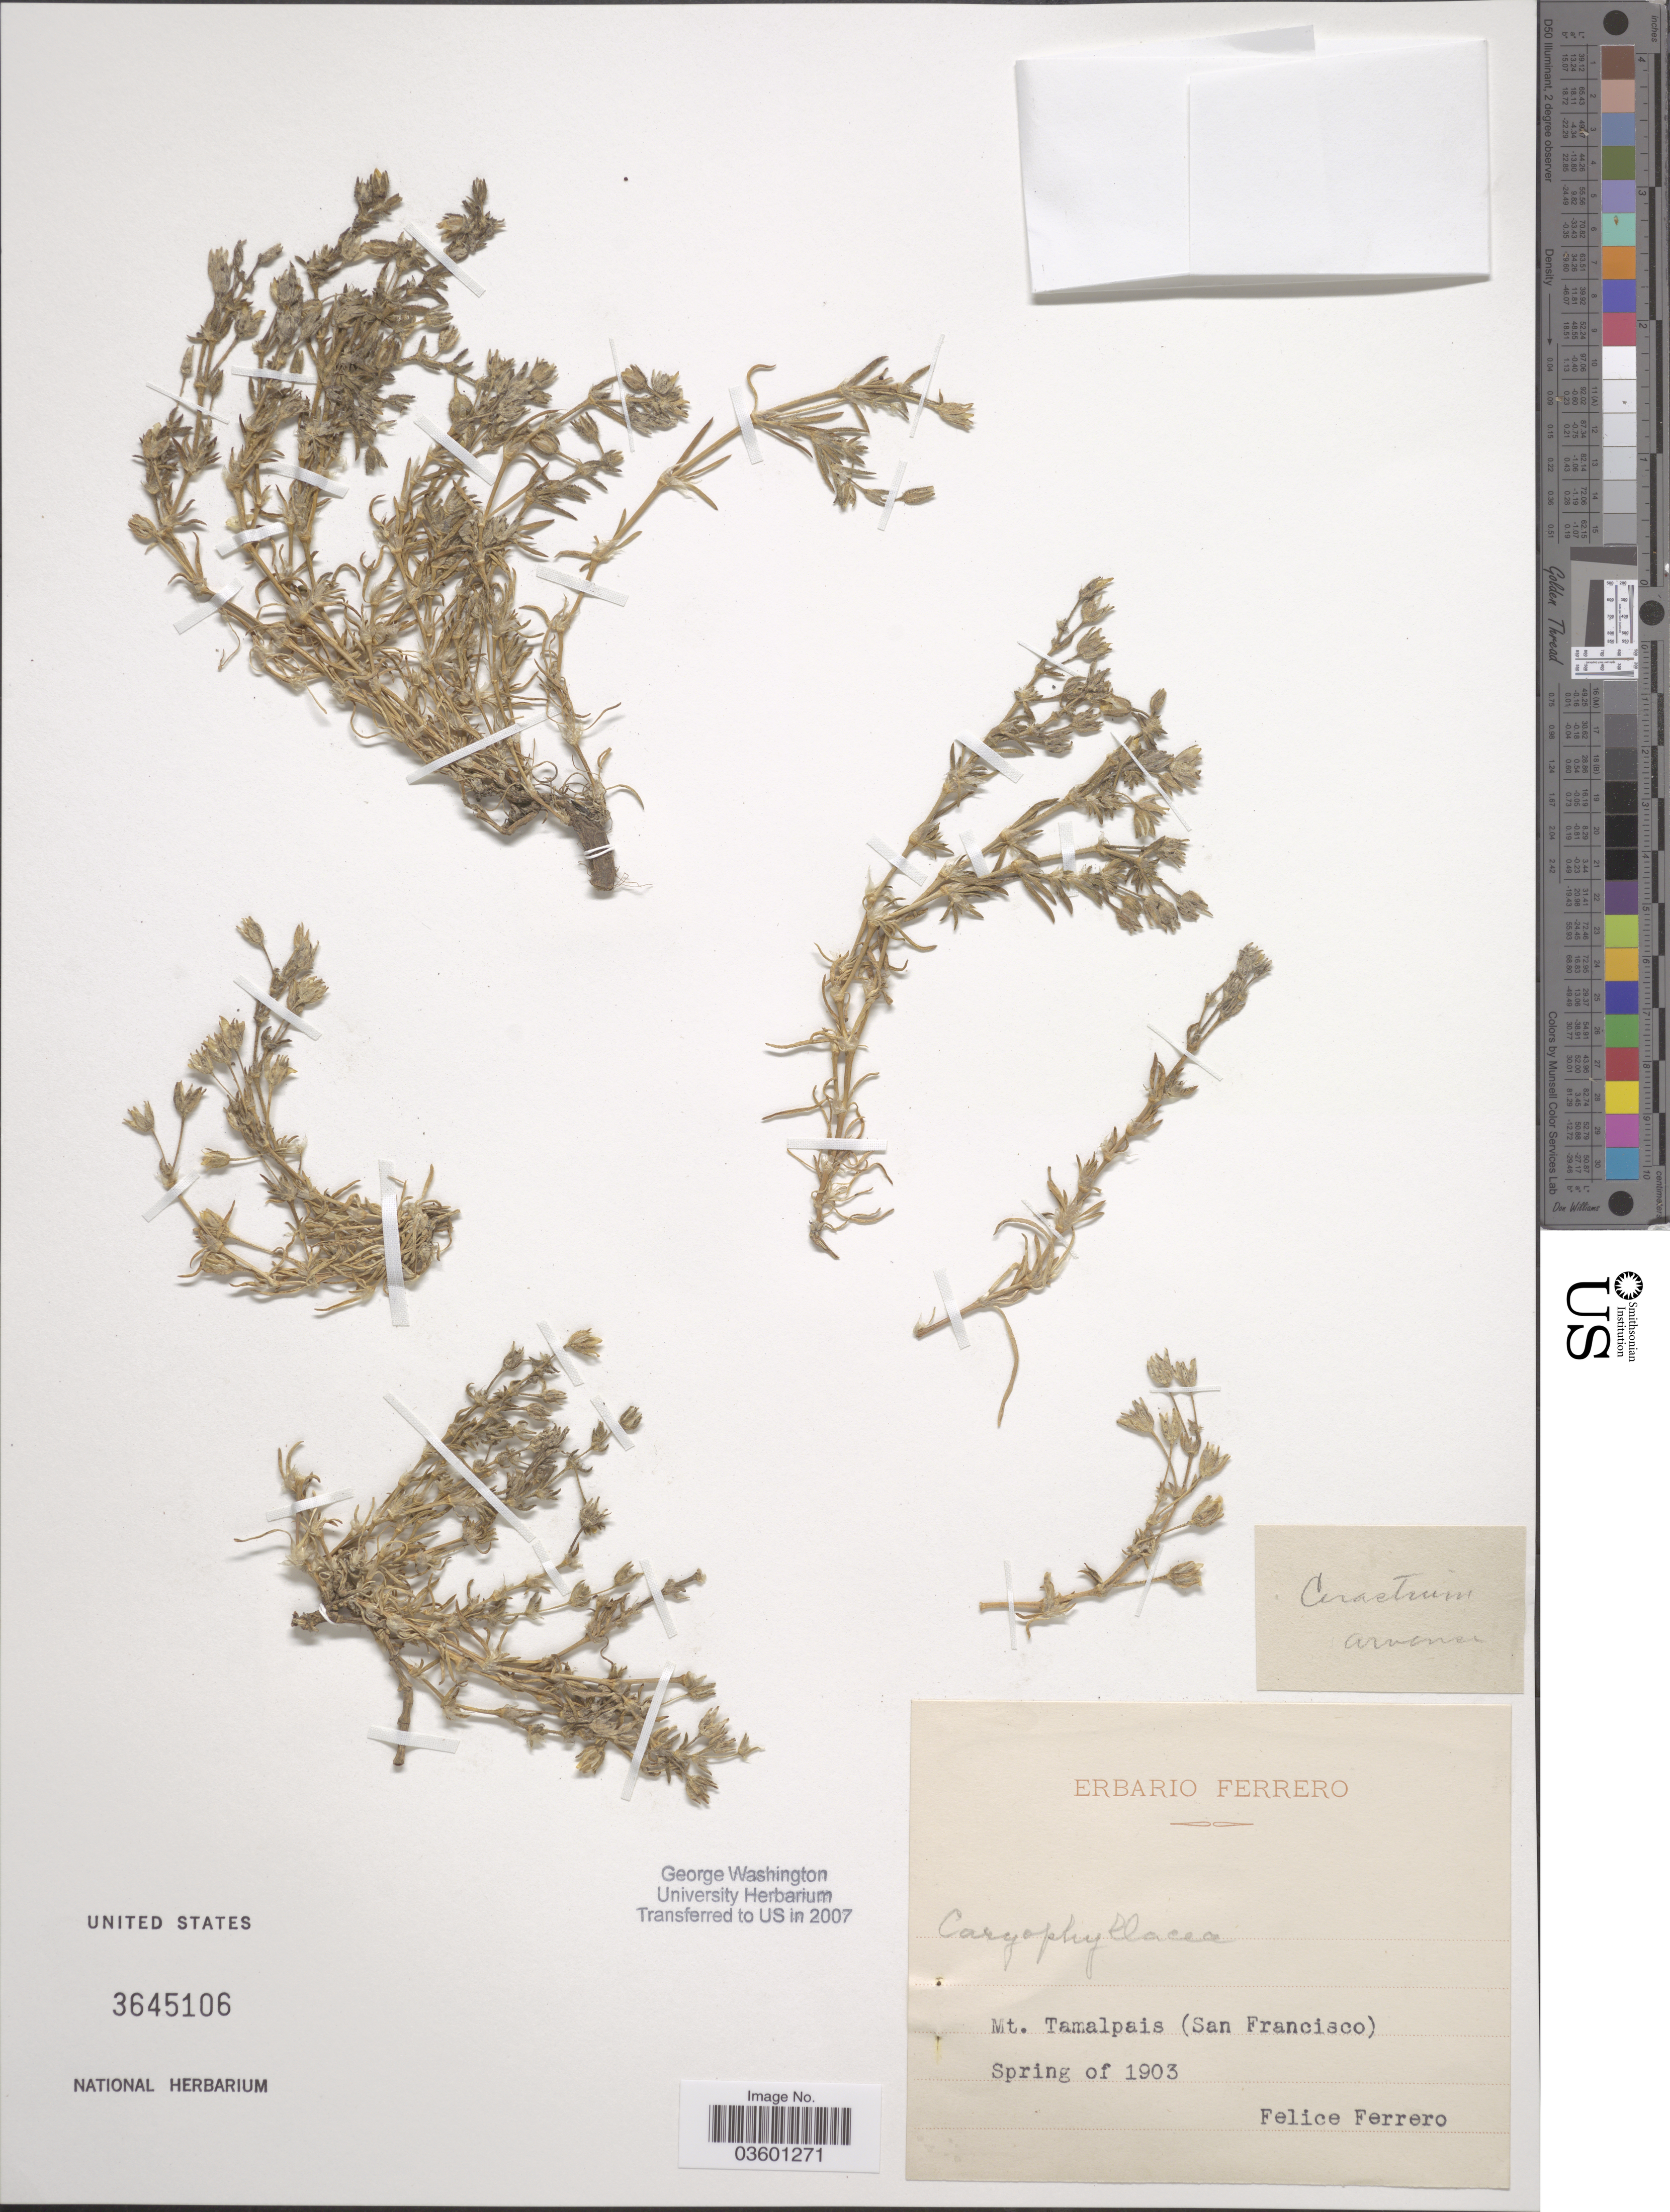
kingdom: Plantae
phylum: Tracheophyta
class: Magnoliopsida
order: Caryophyllales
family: Caryophyllaceae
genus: Cerastium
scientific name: Cerastium arvense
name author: L.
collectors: F. Ferrero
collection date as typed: Spring of 1903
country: United States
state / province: California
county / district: San Francisco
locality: Mt. Tamalpais (San Francisco).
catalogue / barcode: US 3645106